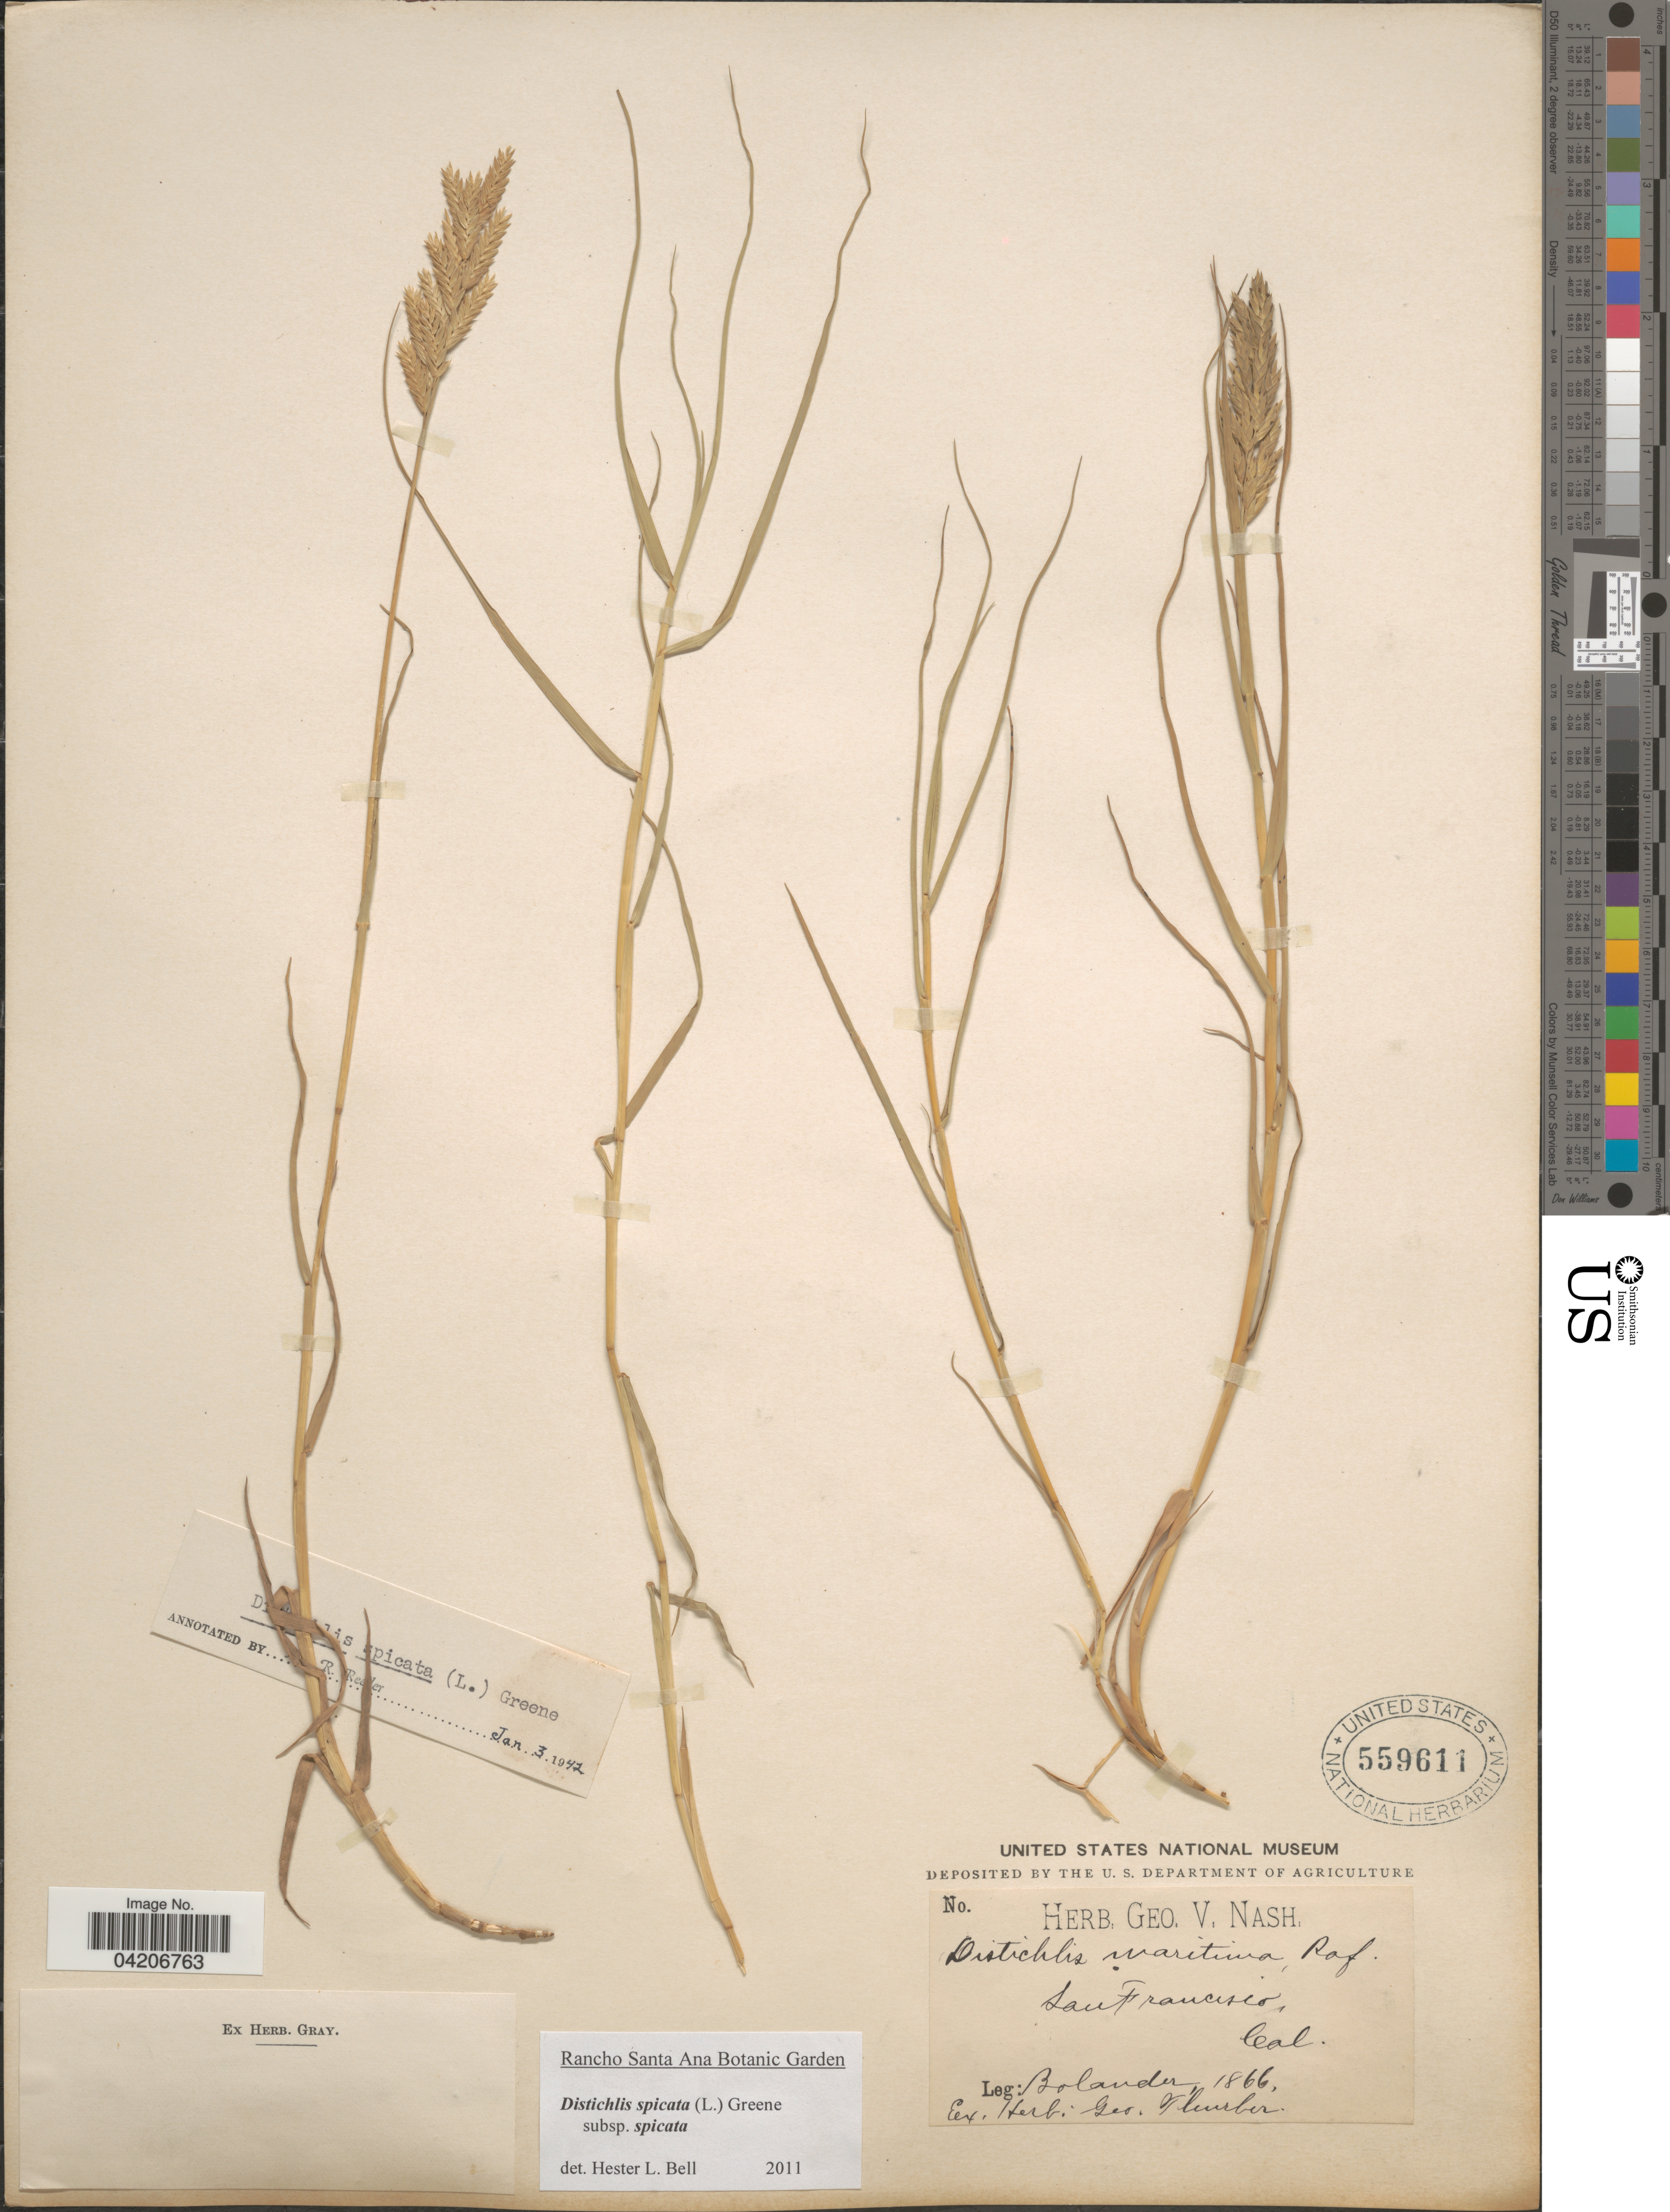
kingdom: Plantae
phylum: Tracheophyta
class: Liliopsida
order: Poales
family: Poaceae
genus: Distichlis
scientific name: Distichlis spicata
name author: (L.) Greene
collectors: J. Boeke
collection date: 1866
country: United States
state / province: California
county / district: San Francisco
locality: San Francisco.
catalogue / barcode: US 559611